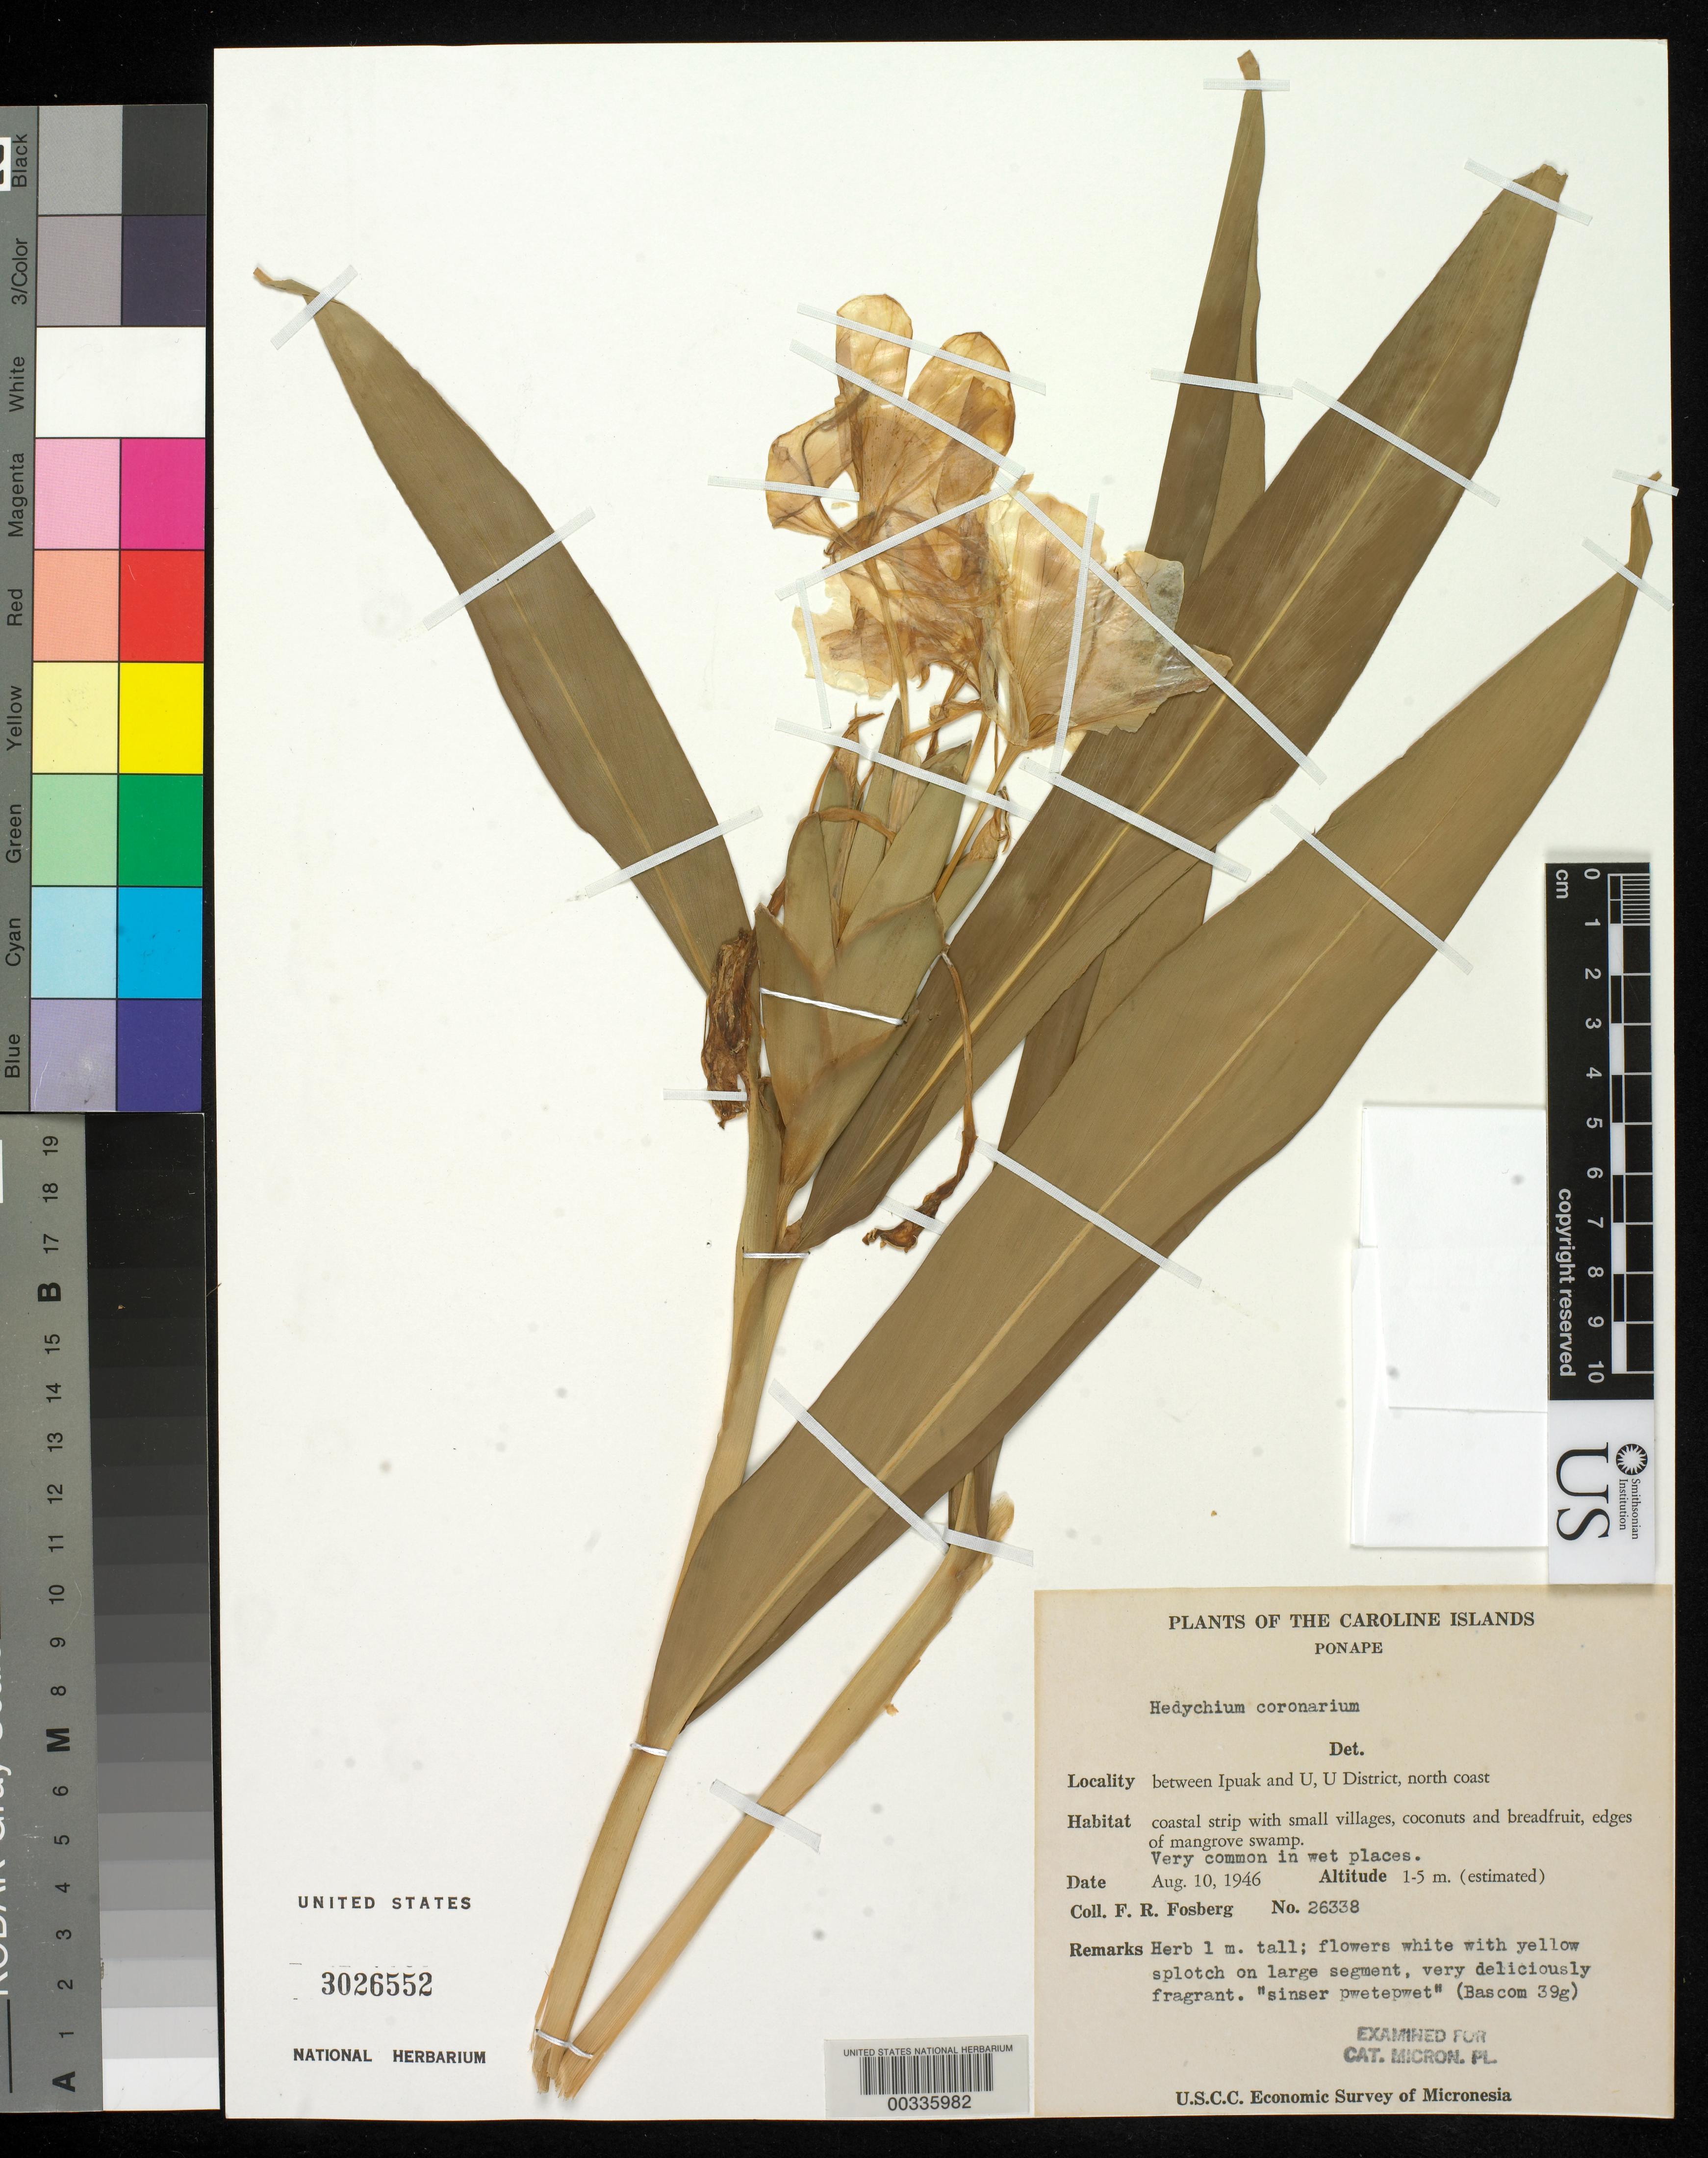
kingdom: Plantae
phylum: Tracheophyta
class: Liliopsida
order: Zingiberales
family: Zingiberaceae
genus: Hedychium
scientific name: Hedychium coronarium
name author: J. Koenig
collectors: F. R. Fosberg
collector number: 26338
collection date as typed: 10 Aug 1946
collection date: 1946-08-10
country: Micronesia, Federated States of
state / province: Pohnpei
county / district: Uh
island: Pohnpei [Ponape]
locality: between Ipuak and U, U district [= Uh district], north coast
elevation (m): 1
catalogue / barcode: US 3026552